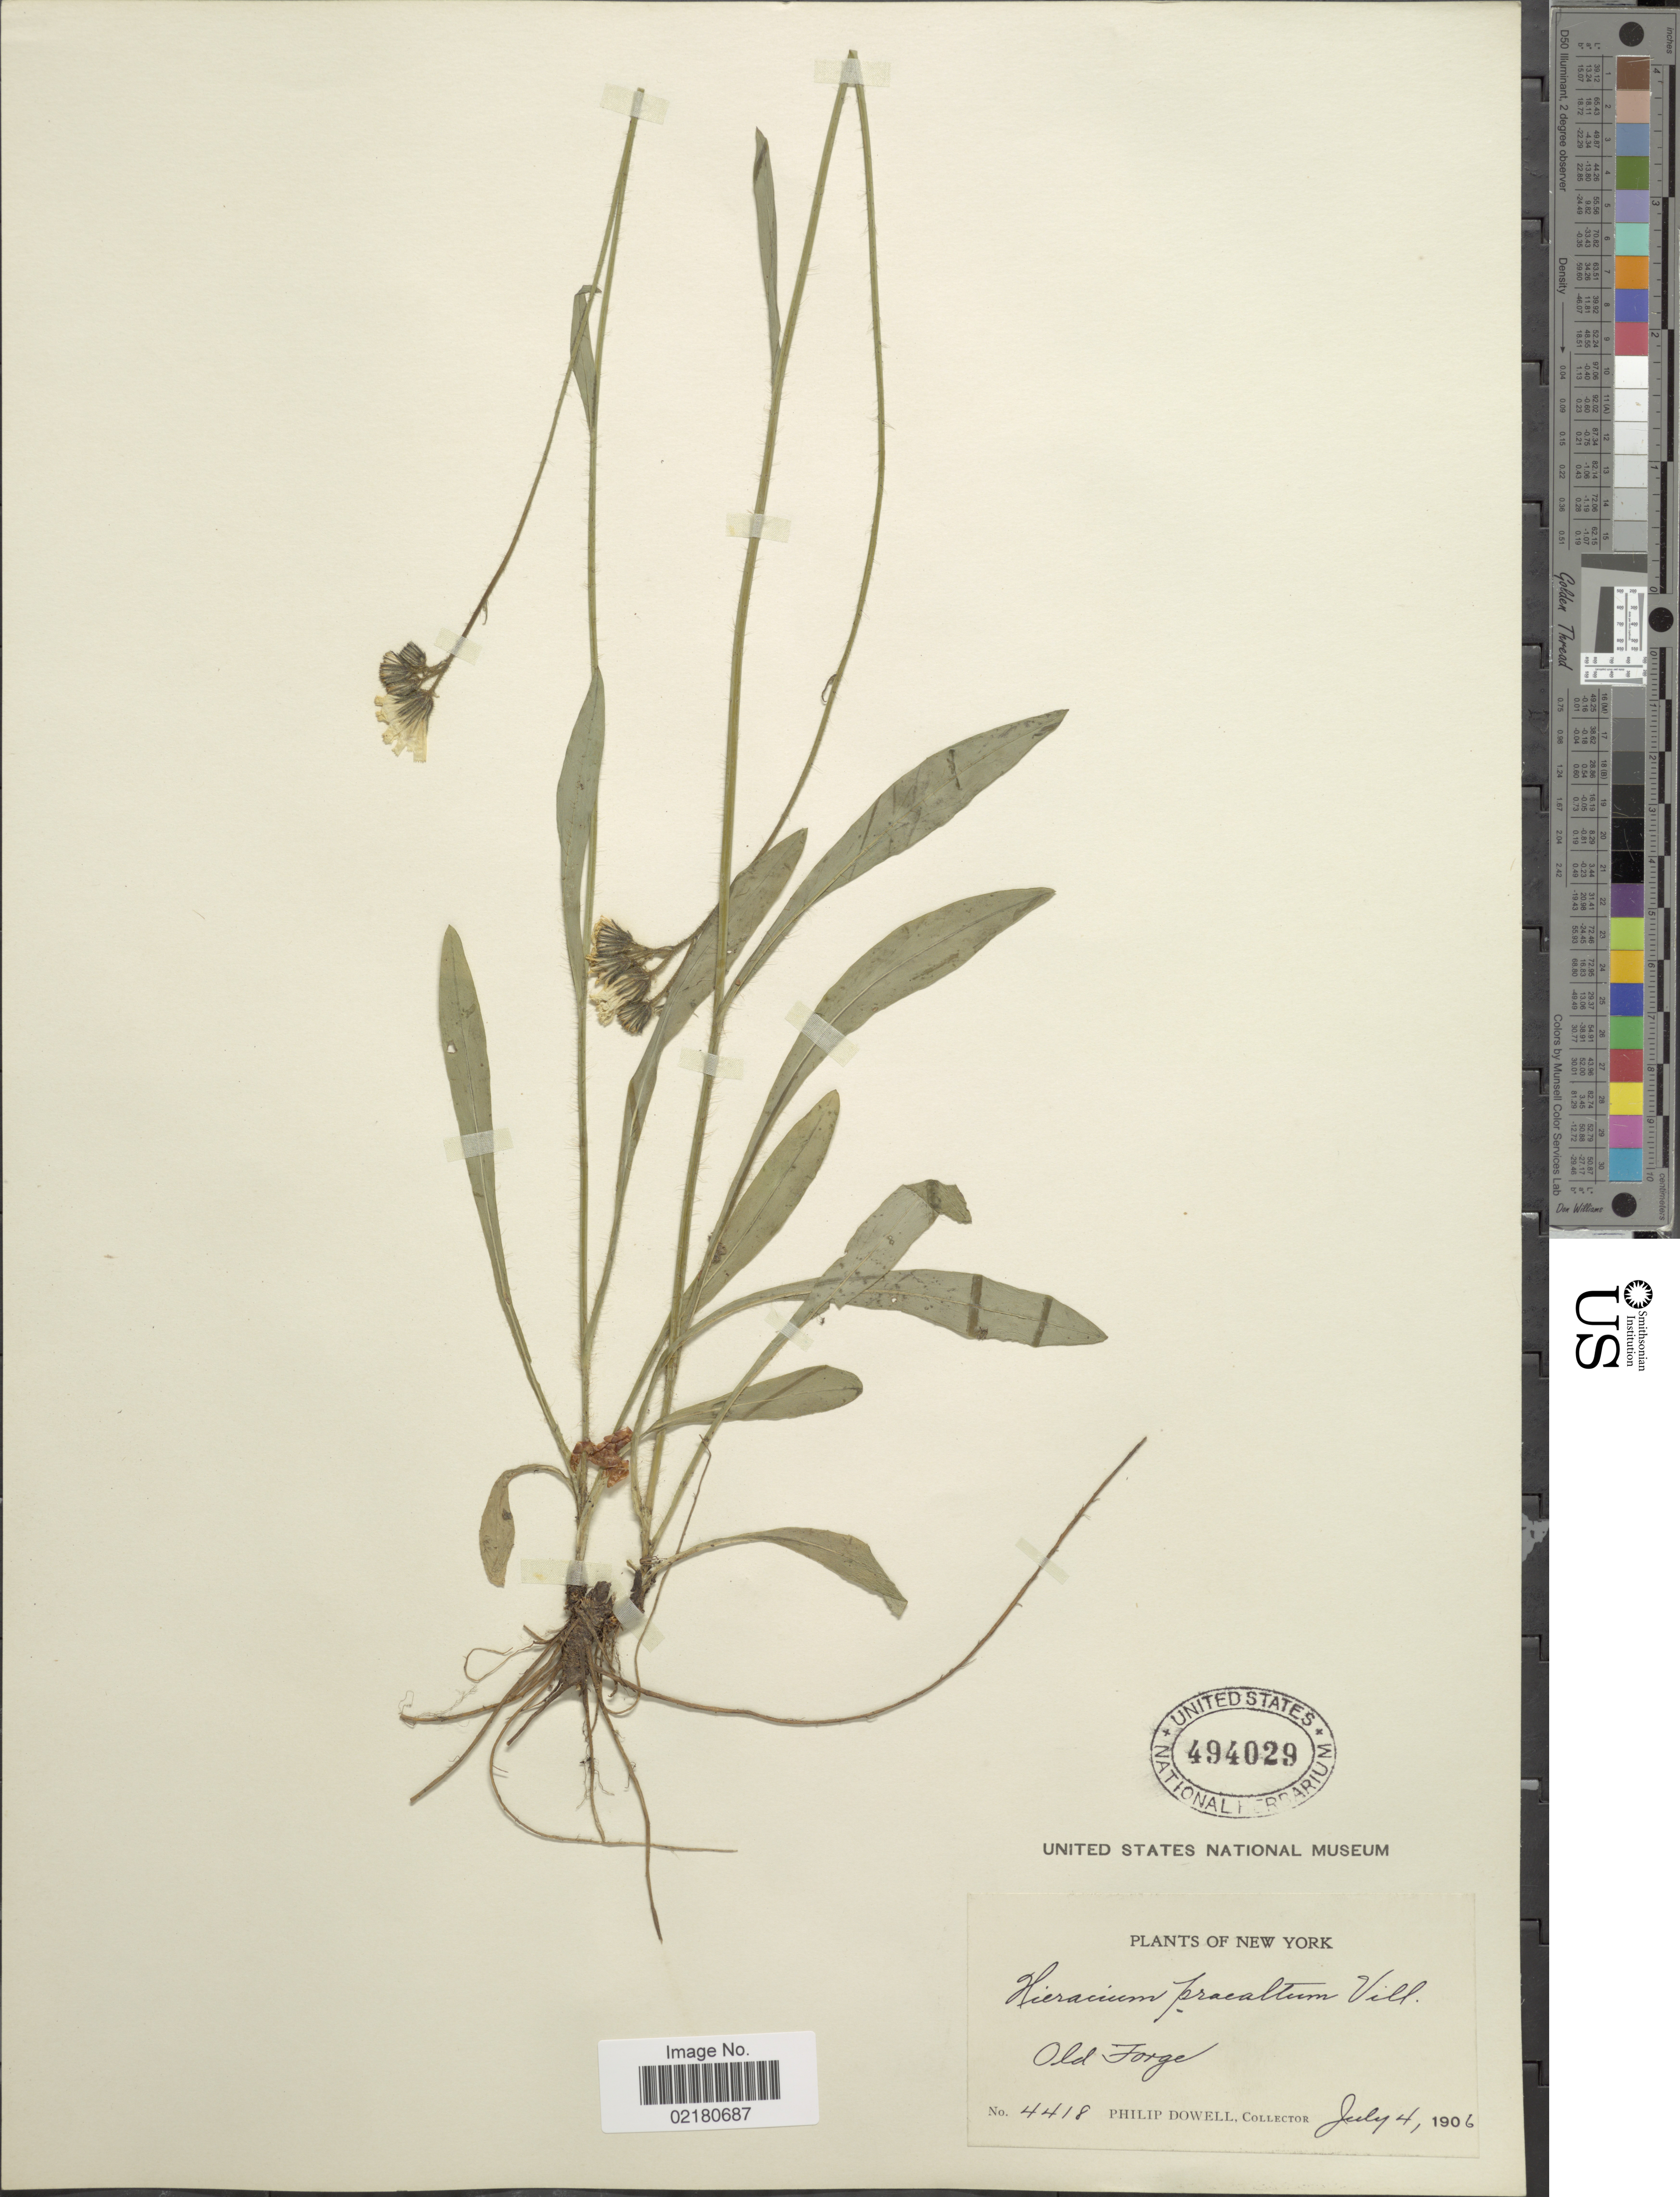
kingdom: Plantae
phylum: Tracheophyta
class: Magnoliopsida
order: Asterales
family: Asteraceae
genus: Pilosella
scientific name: Pilosella piloselloides subsp. praealta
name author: (Gochnat) S. Bräut. & Greuter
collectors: P. Dowell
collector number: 4418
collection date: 1906-07-04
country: United States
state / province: New York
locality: Old Forge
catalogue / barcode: US 494029